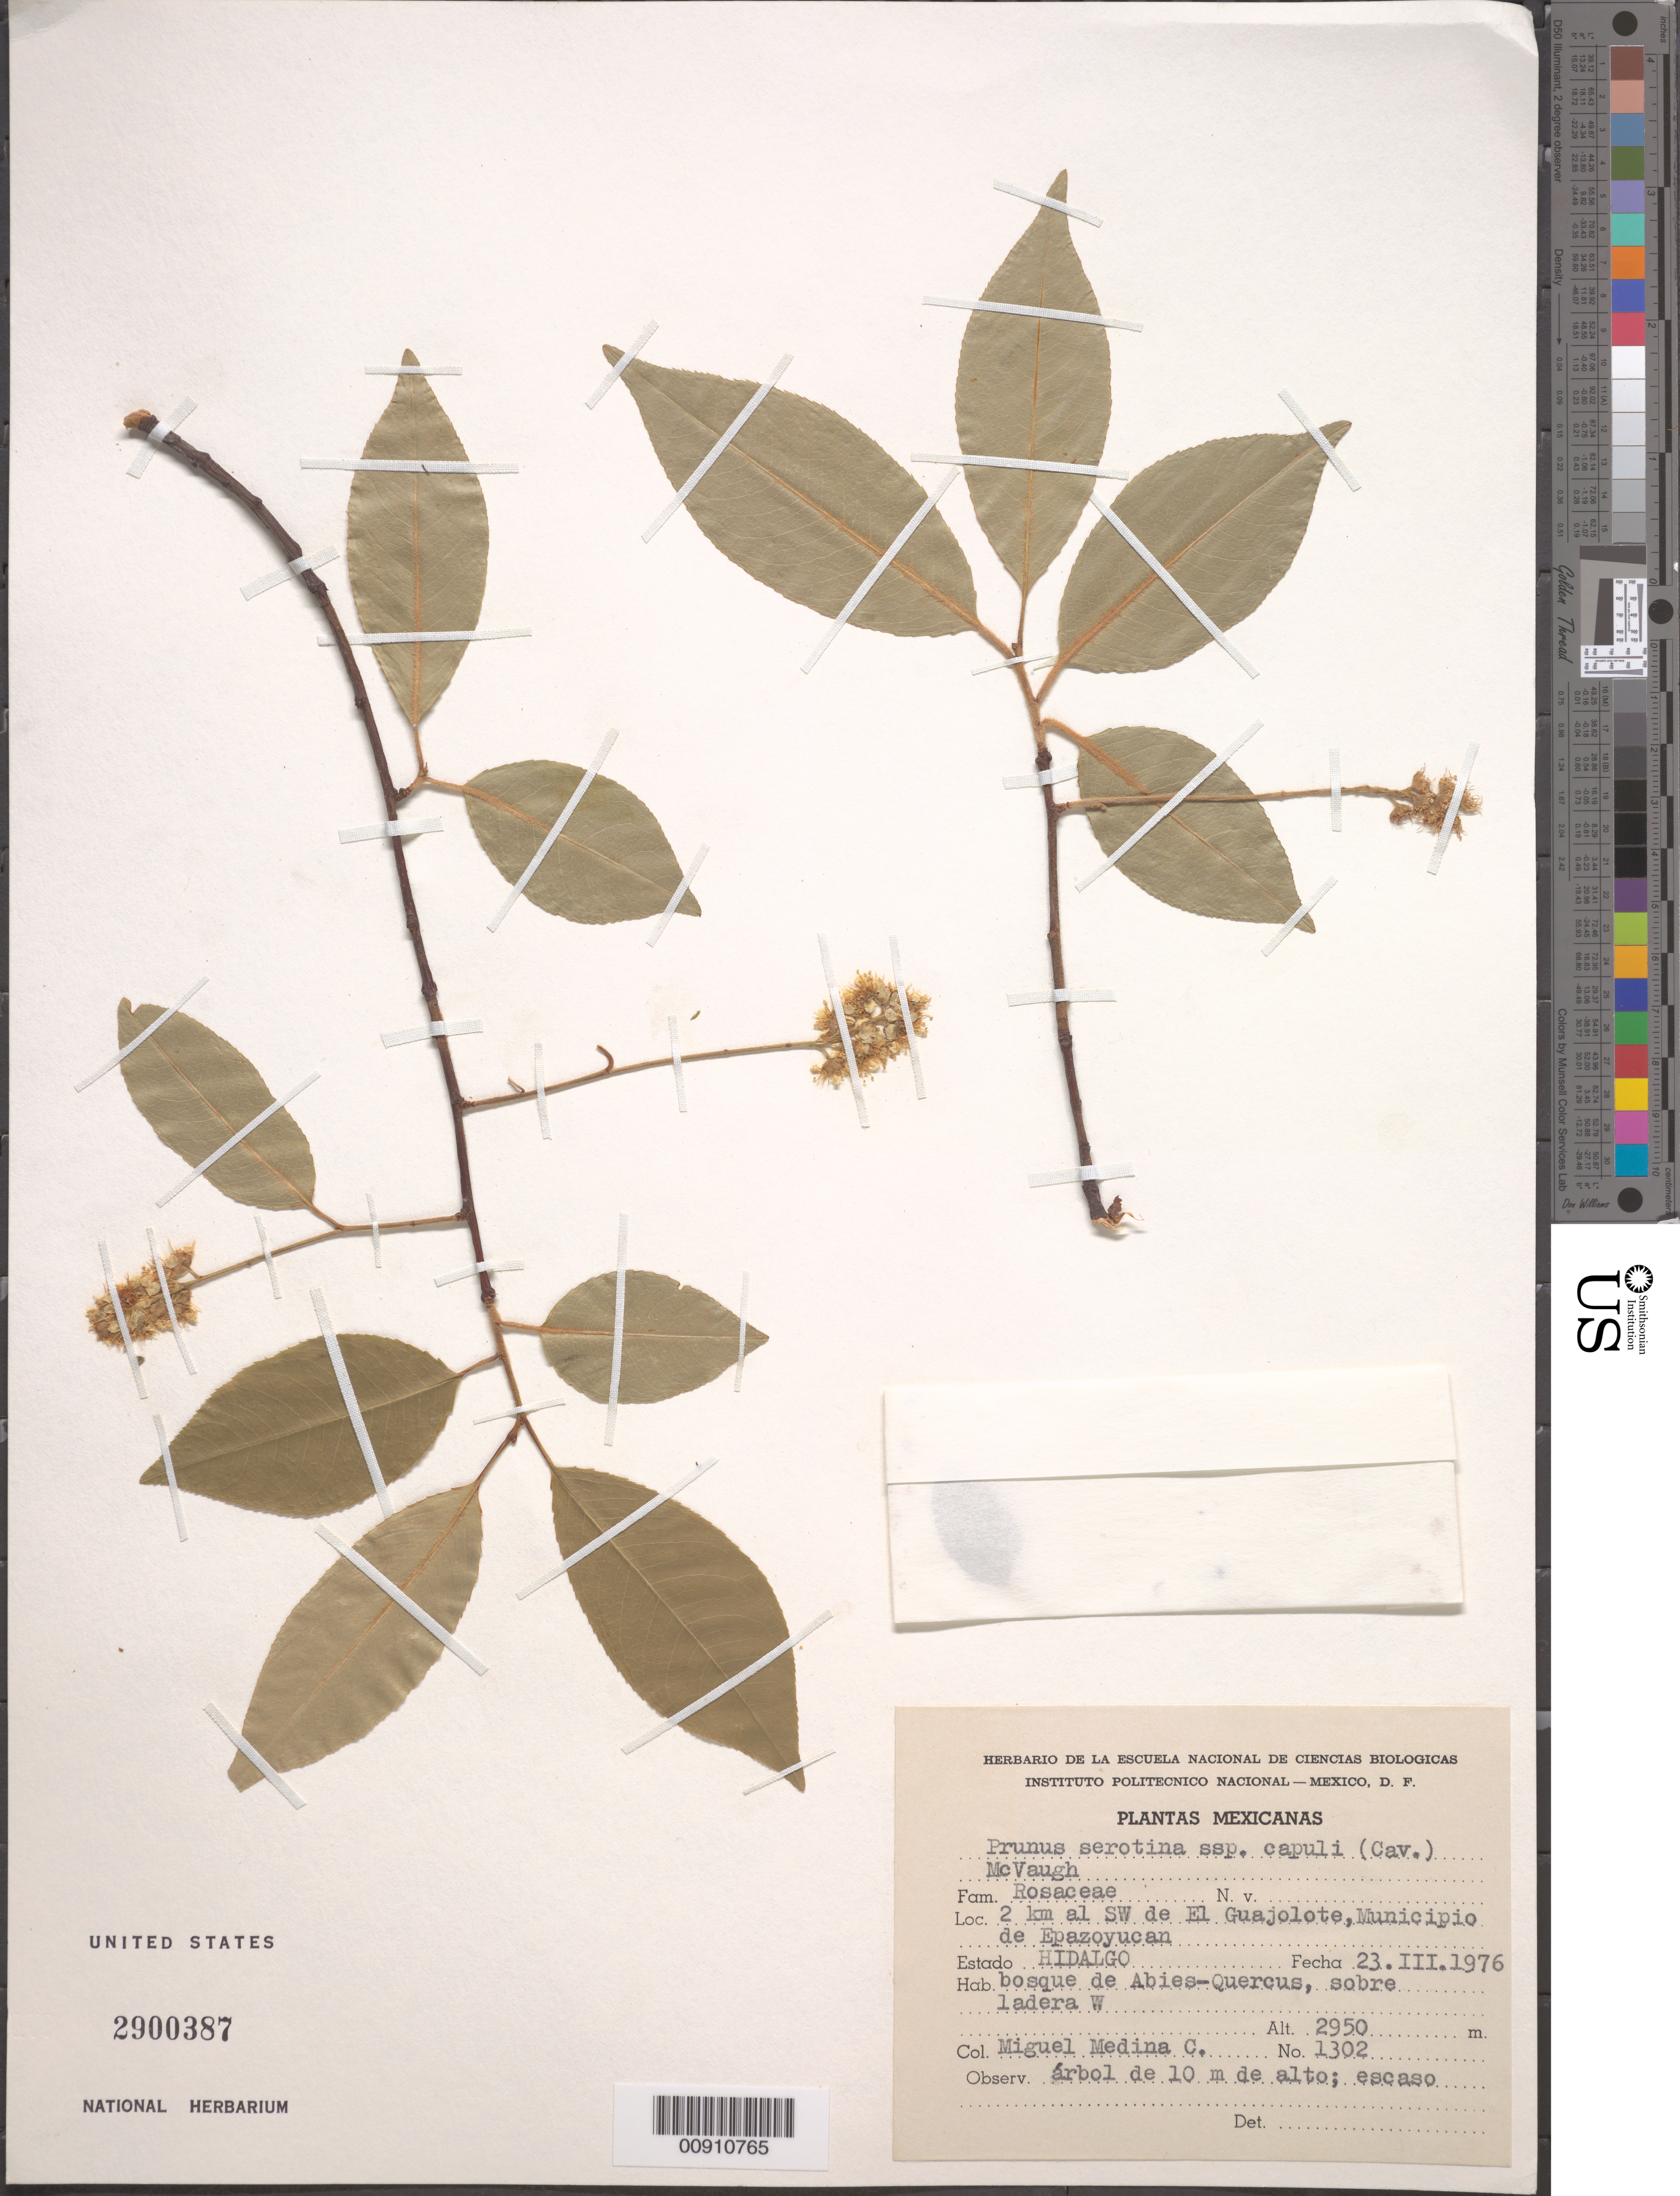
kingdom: Plantae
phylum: Tracheophyta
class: Magnoliopsida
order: Rosales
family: Rosaceae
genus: Prunus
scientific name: Prunus serotina var. salicifolia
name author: (Kunth) Koehne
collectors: Medina C., M.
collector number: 1302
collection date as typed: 23 Mar 1976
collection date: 1976-03-23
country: Mexico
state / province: Hidalgo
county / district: Epazoyucan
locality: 2 km al SW de El Guajolote, Municipio de Epazoyucan, Estado Hidalgo.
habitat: Bosque de Abies-Quercus, sonre ladera W.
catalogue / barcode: US 2900387